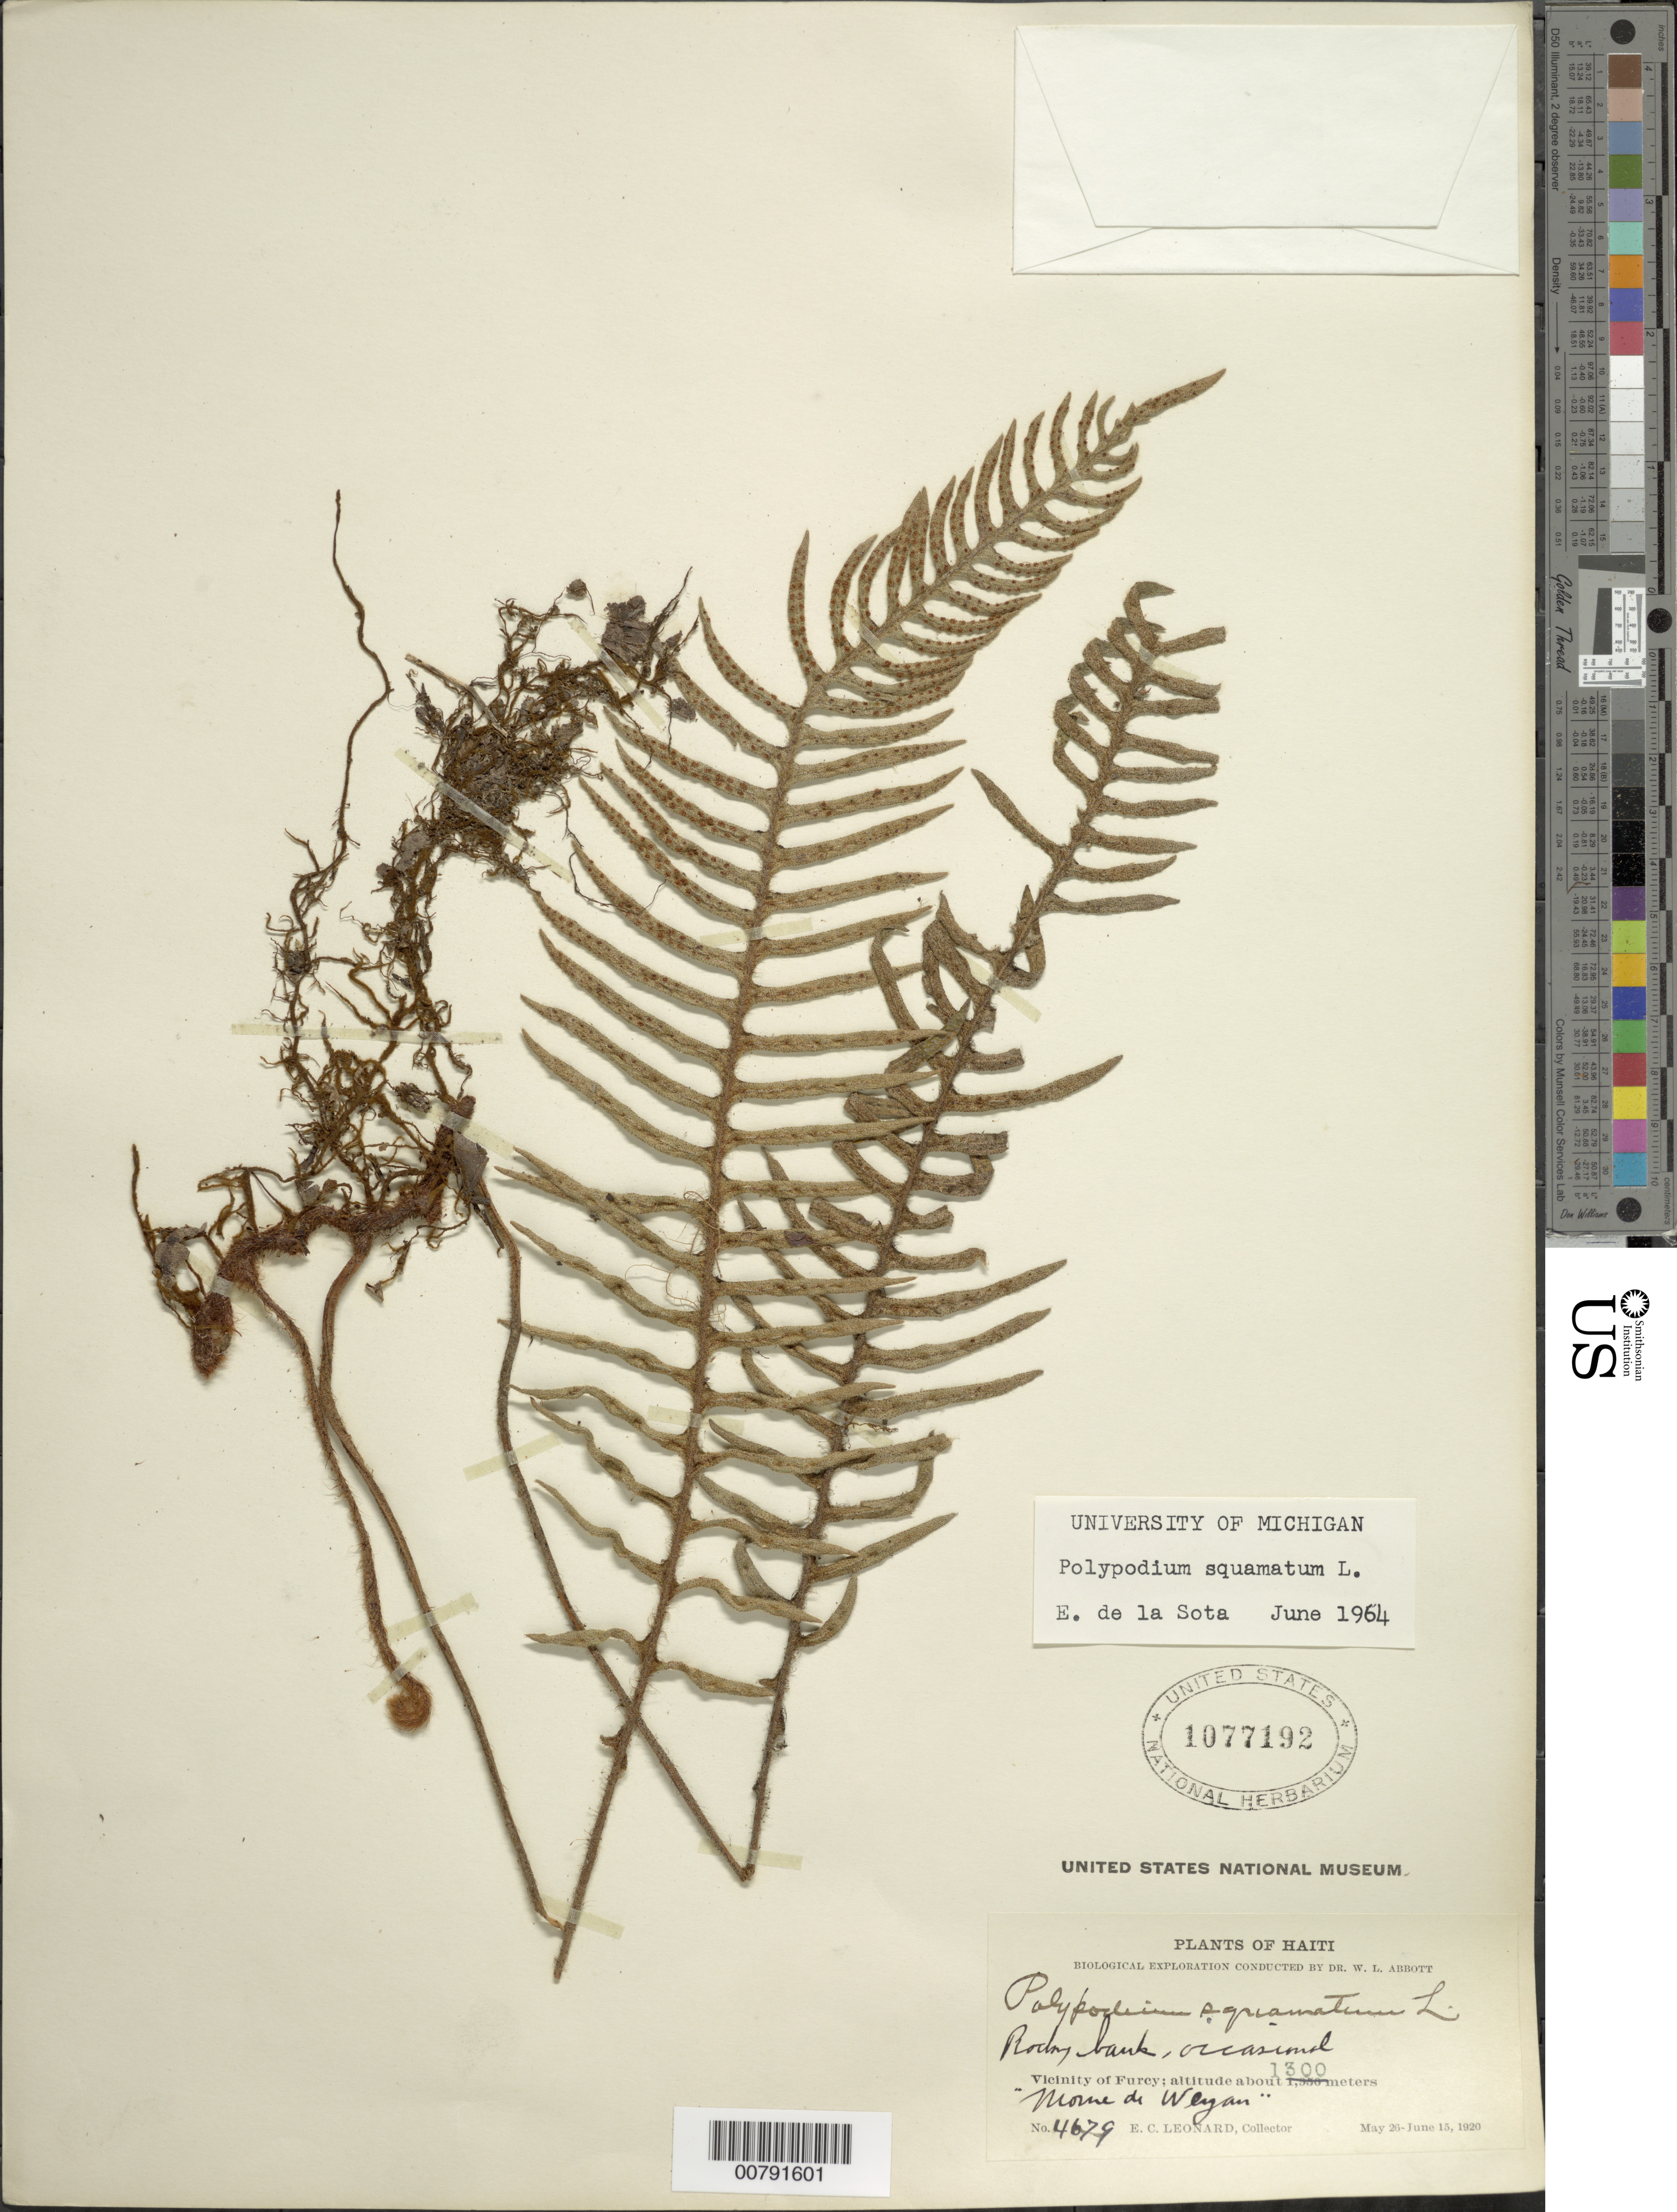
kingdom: Plantae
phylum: Tracheophyta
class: Polypodiopsida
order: Polypodiales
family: Polypodiaceae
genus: Pleopeltis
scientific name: Pleopeltis squamata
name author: (L.) J. Sm.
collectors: E. C. Leonard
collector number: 4679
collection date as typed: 20 May 1920 15 Jun 1920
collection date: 1920-05-20/1920-06-15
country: Haiti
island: Hispaniola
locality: Furcy vicinity, Morne de Weyan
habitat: Rocky bank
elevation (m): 1300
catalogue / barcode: US 1077192